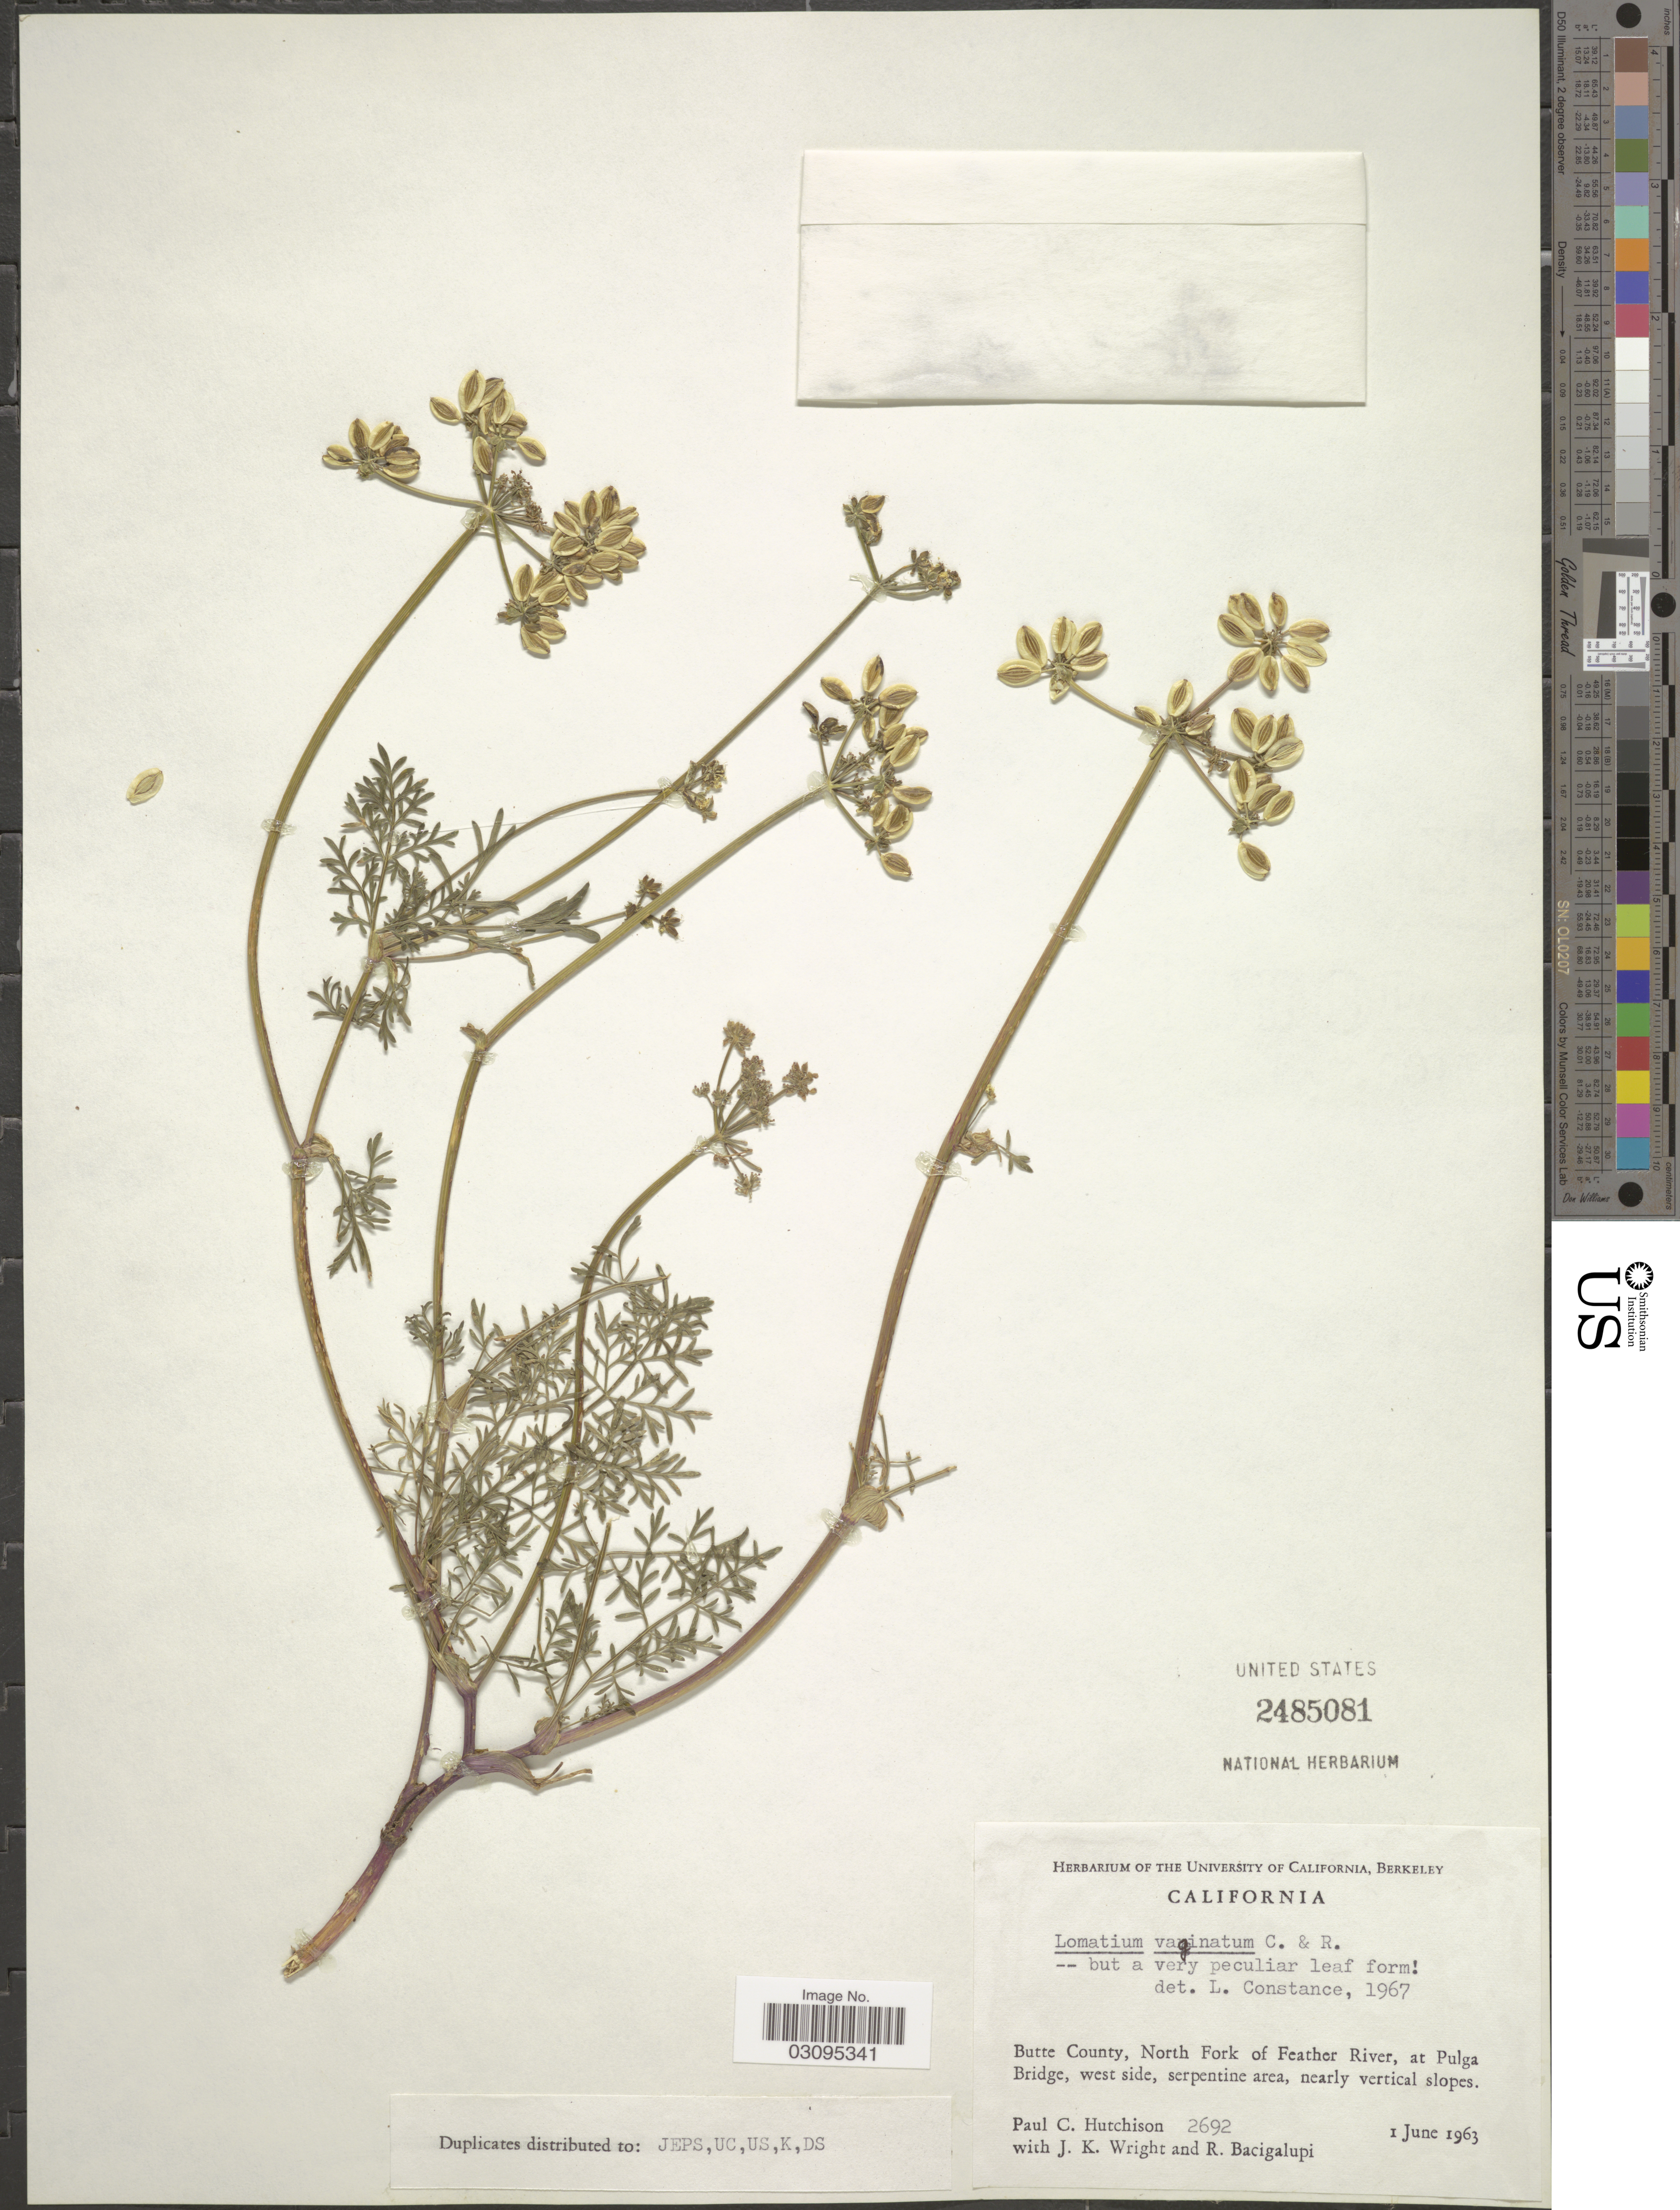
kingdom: Plantae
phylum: Tracheophyta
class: Magnoliopsida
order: Apiales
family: Apiaceae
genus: Lomatium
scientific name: Lomatium vaginatum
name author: J.M. Coult. & Rose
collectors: P. C. Hutchison, J. K. Wright & R. Bacigalupi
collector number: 2692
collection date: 1963-06-01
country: United States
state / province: California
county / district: Butte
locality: Butte County, North Fork of Feather River, at Pulga Bridge, west side, serpentine area, nearly vertical slopes.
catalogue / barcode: US 2485081